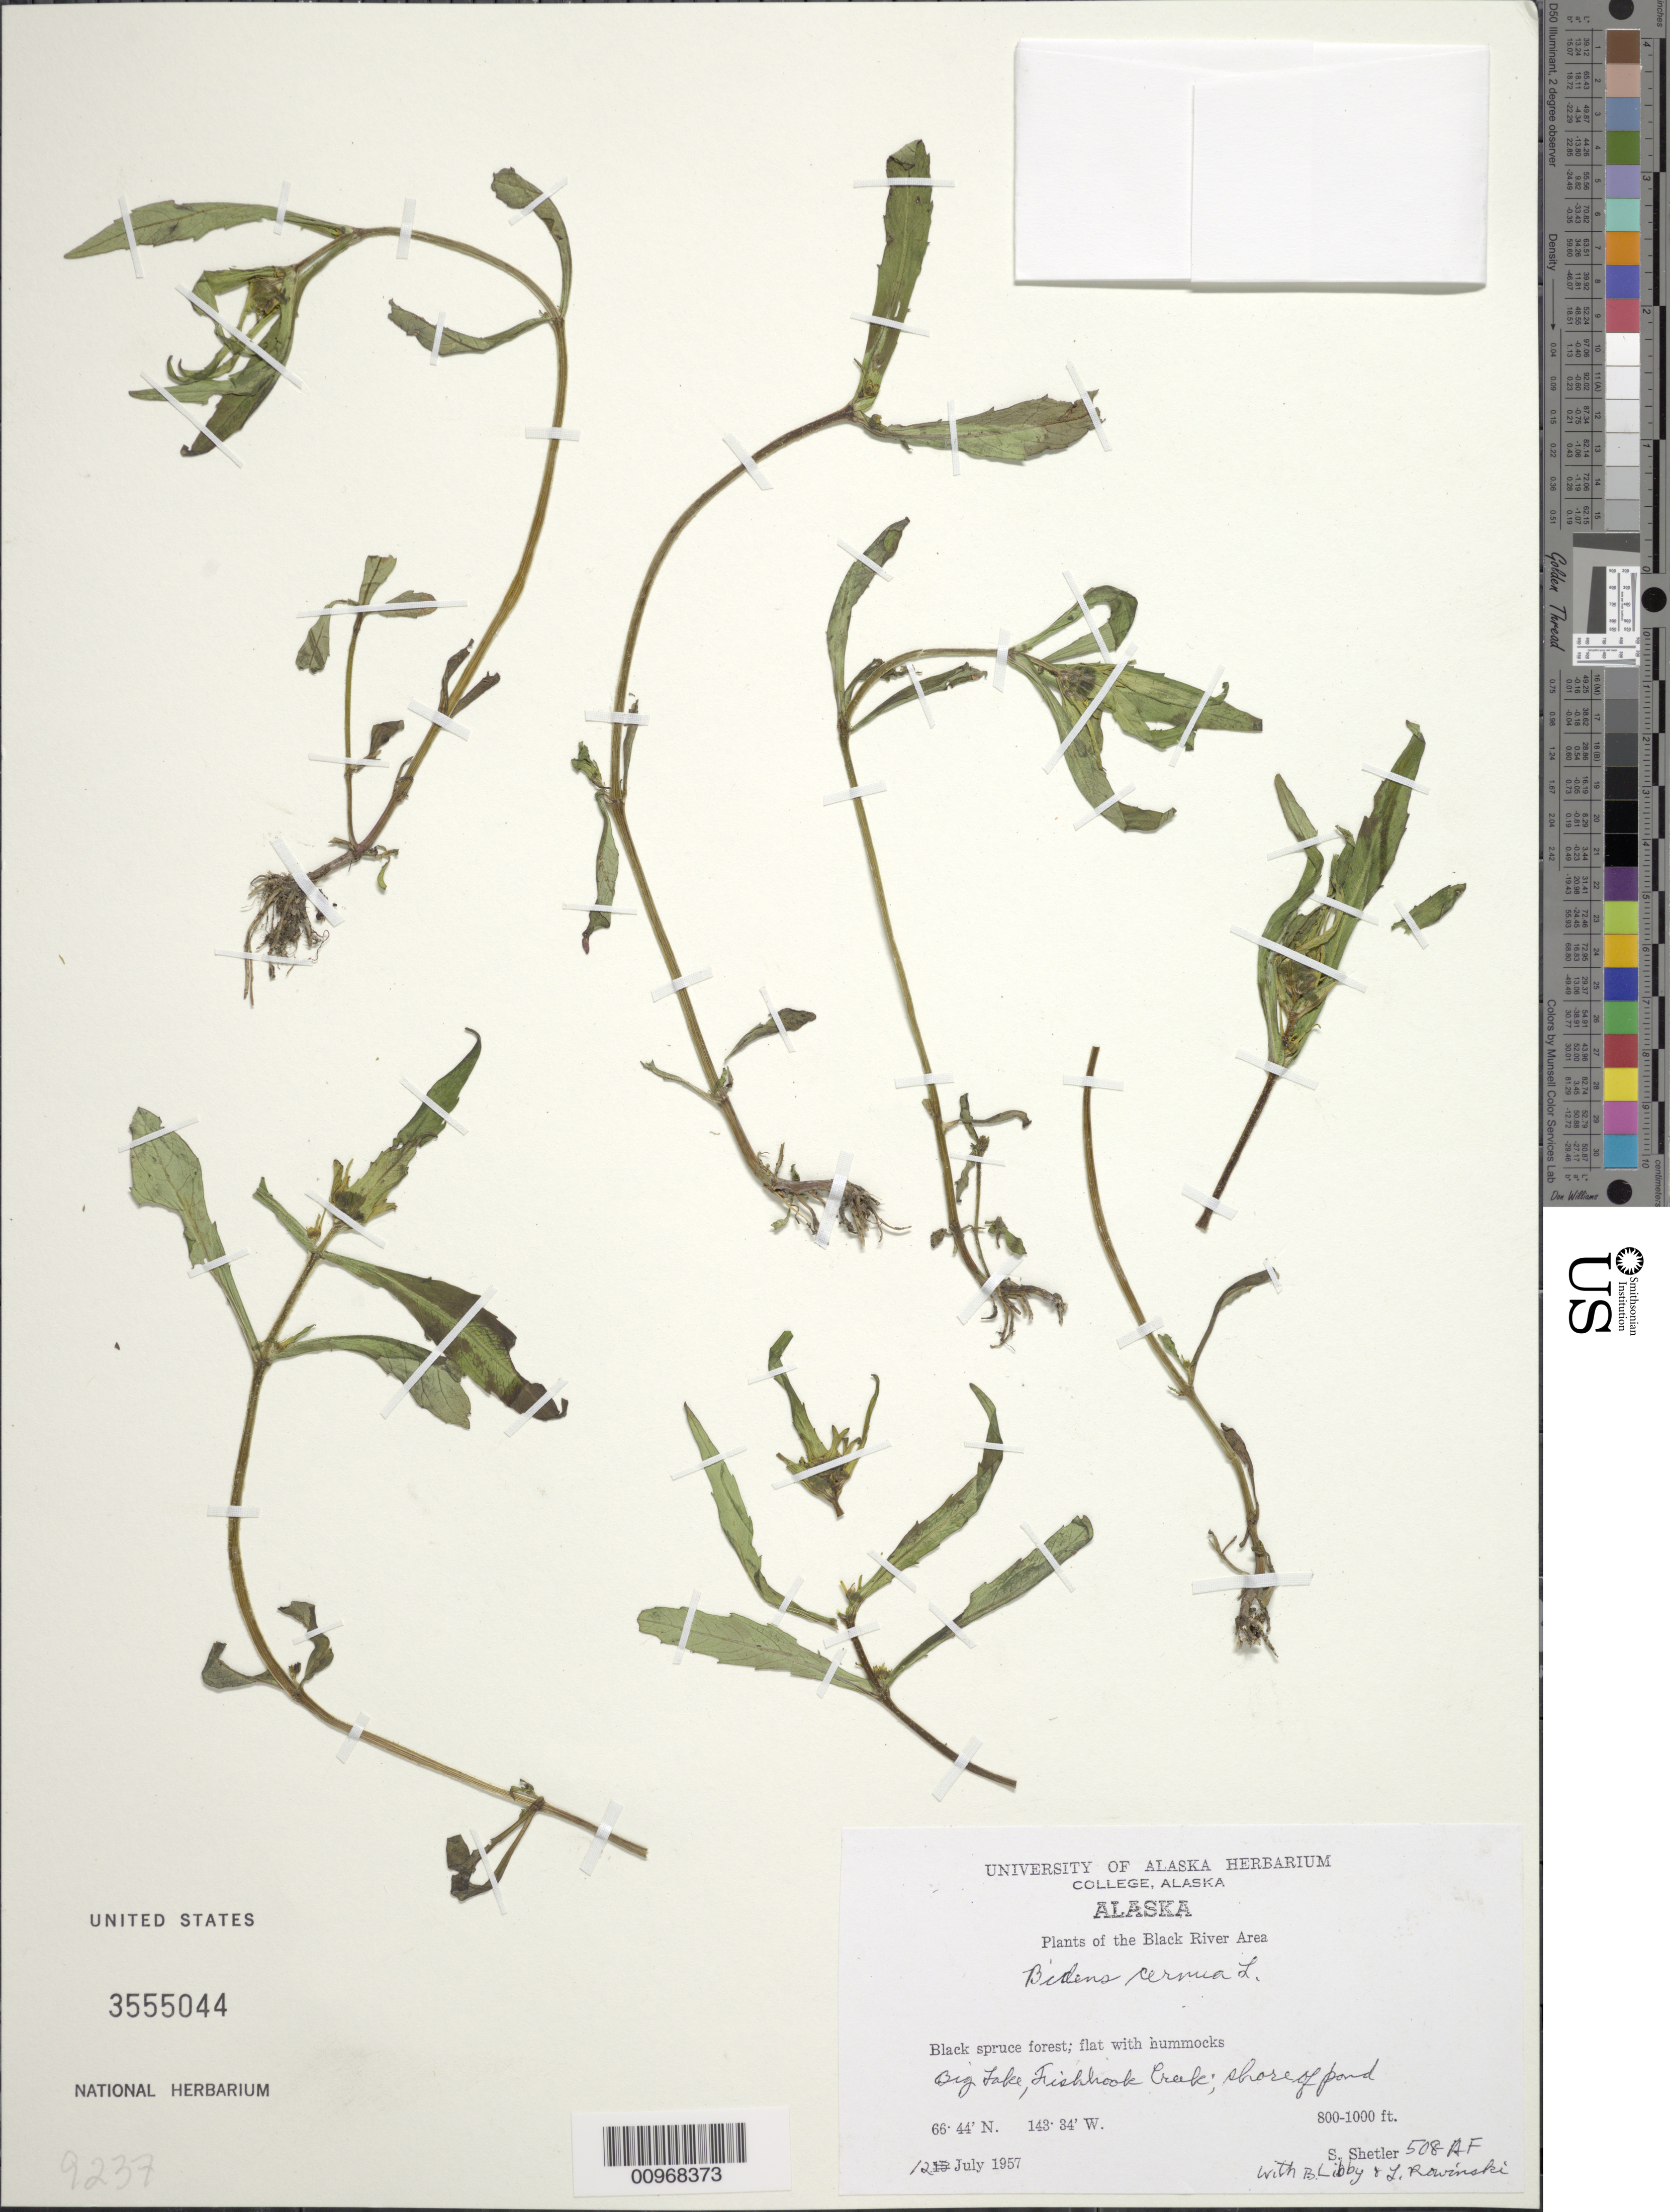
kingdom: Plantae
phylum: Tracheophyta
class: Magnoliopsida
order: Asterales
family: Asteraceae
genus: Bidens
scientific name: Bidens cernua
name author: L.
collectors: S. Shetler, B. Libby & L. Rowinski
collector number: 508-AF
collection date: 1957-07-12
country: United States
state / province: Alaska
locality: Black River Area, Big Lake, Fishhook Creek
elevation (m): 244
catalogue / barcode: US 3555044